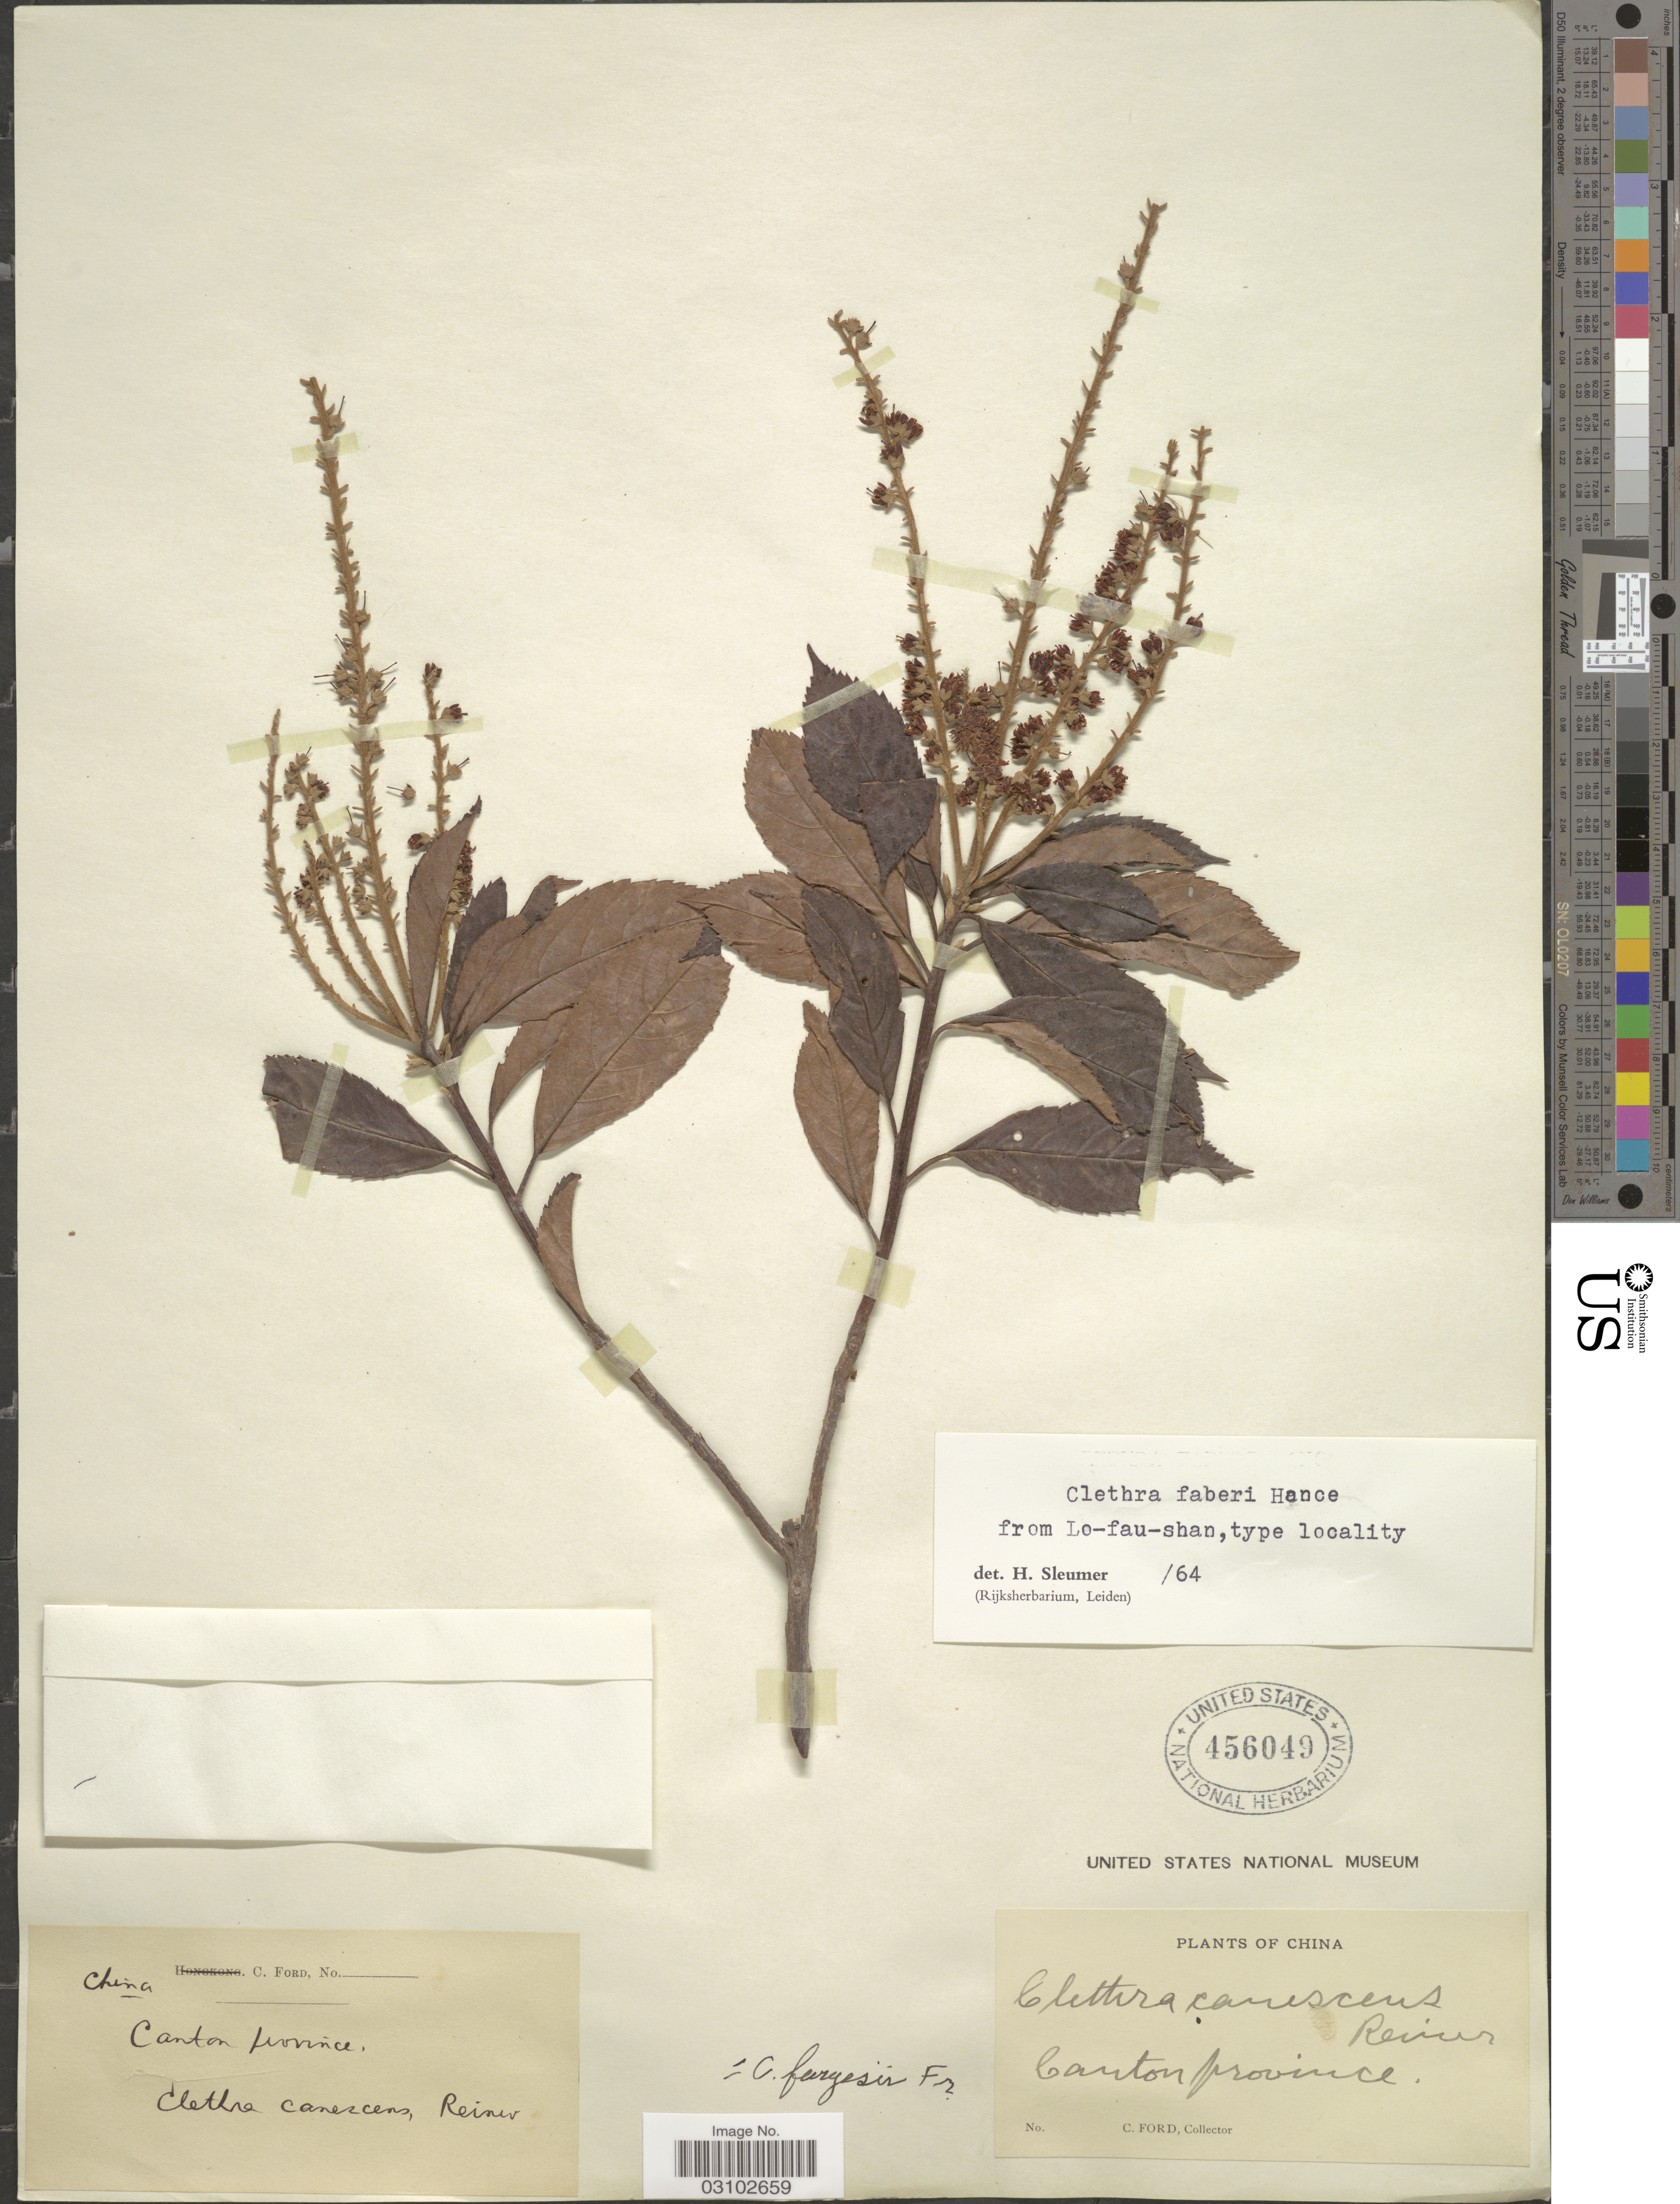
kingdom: Plantae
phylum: Tracheophyta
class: Magnoliopsida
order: Ericales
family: Clethraceae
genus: Clethra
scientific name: Clethra fabri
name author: Hance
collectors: C. Ford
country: China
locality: Canton Province.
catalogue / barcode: US 456049